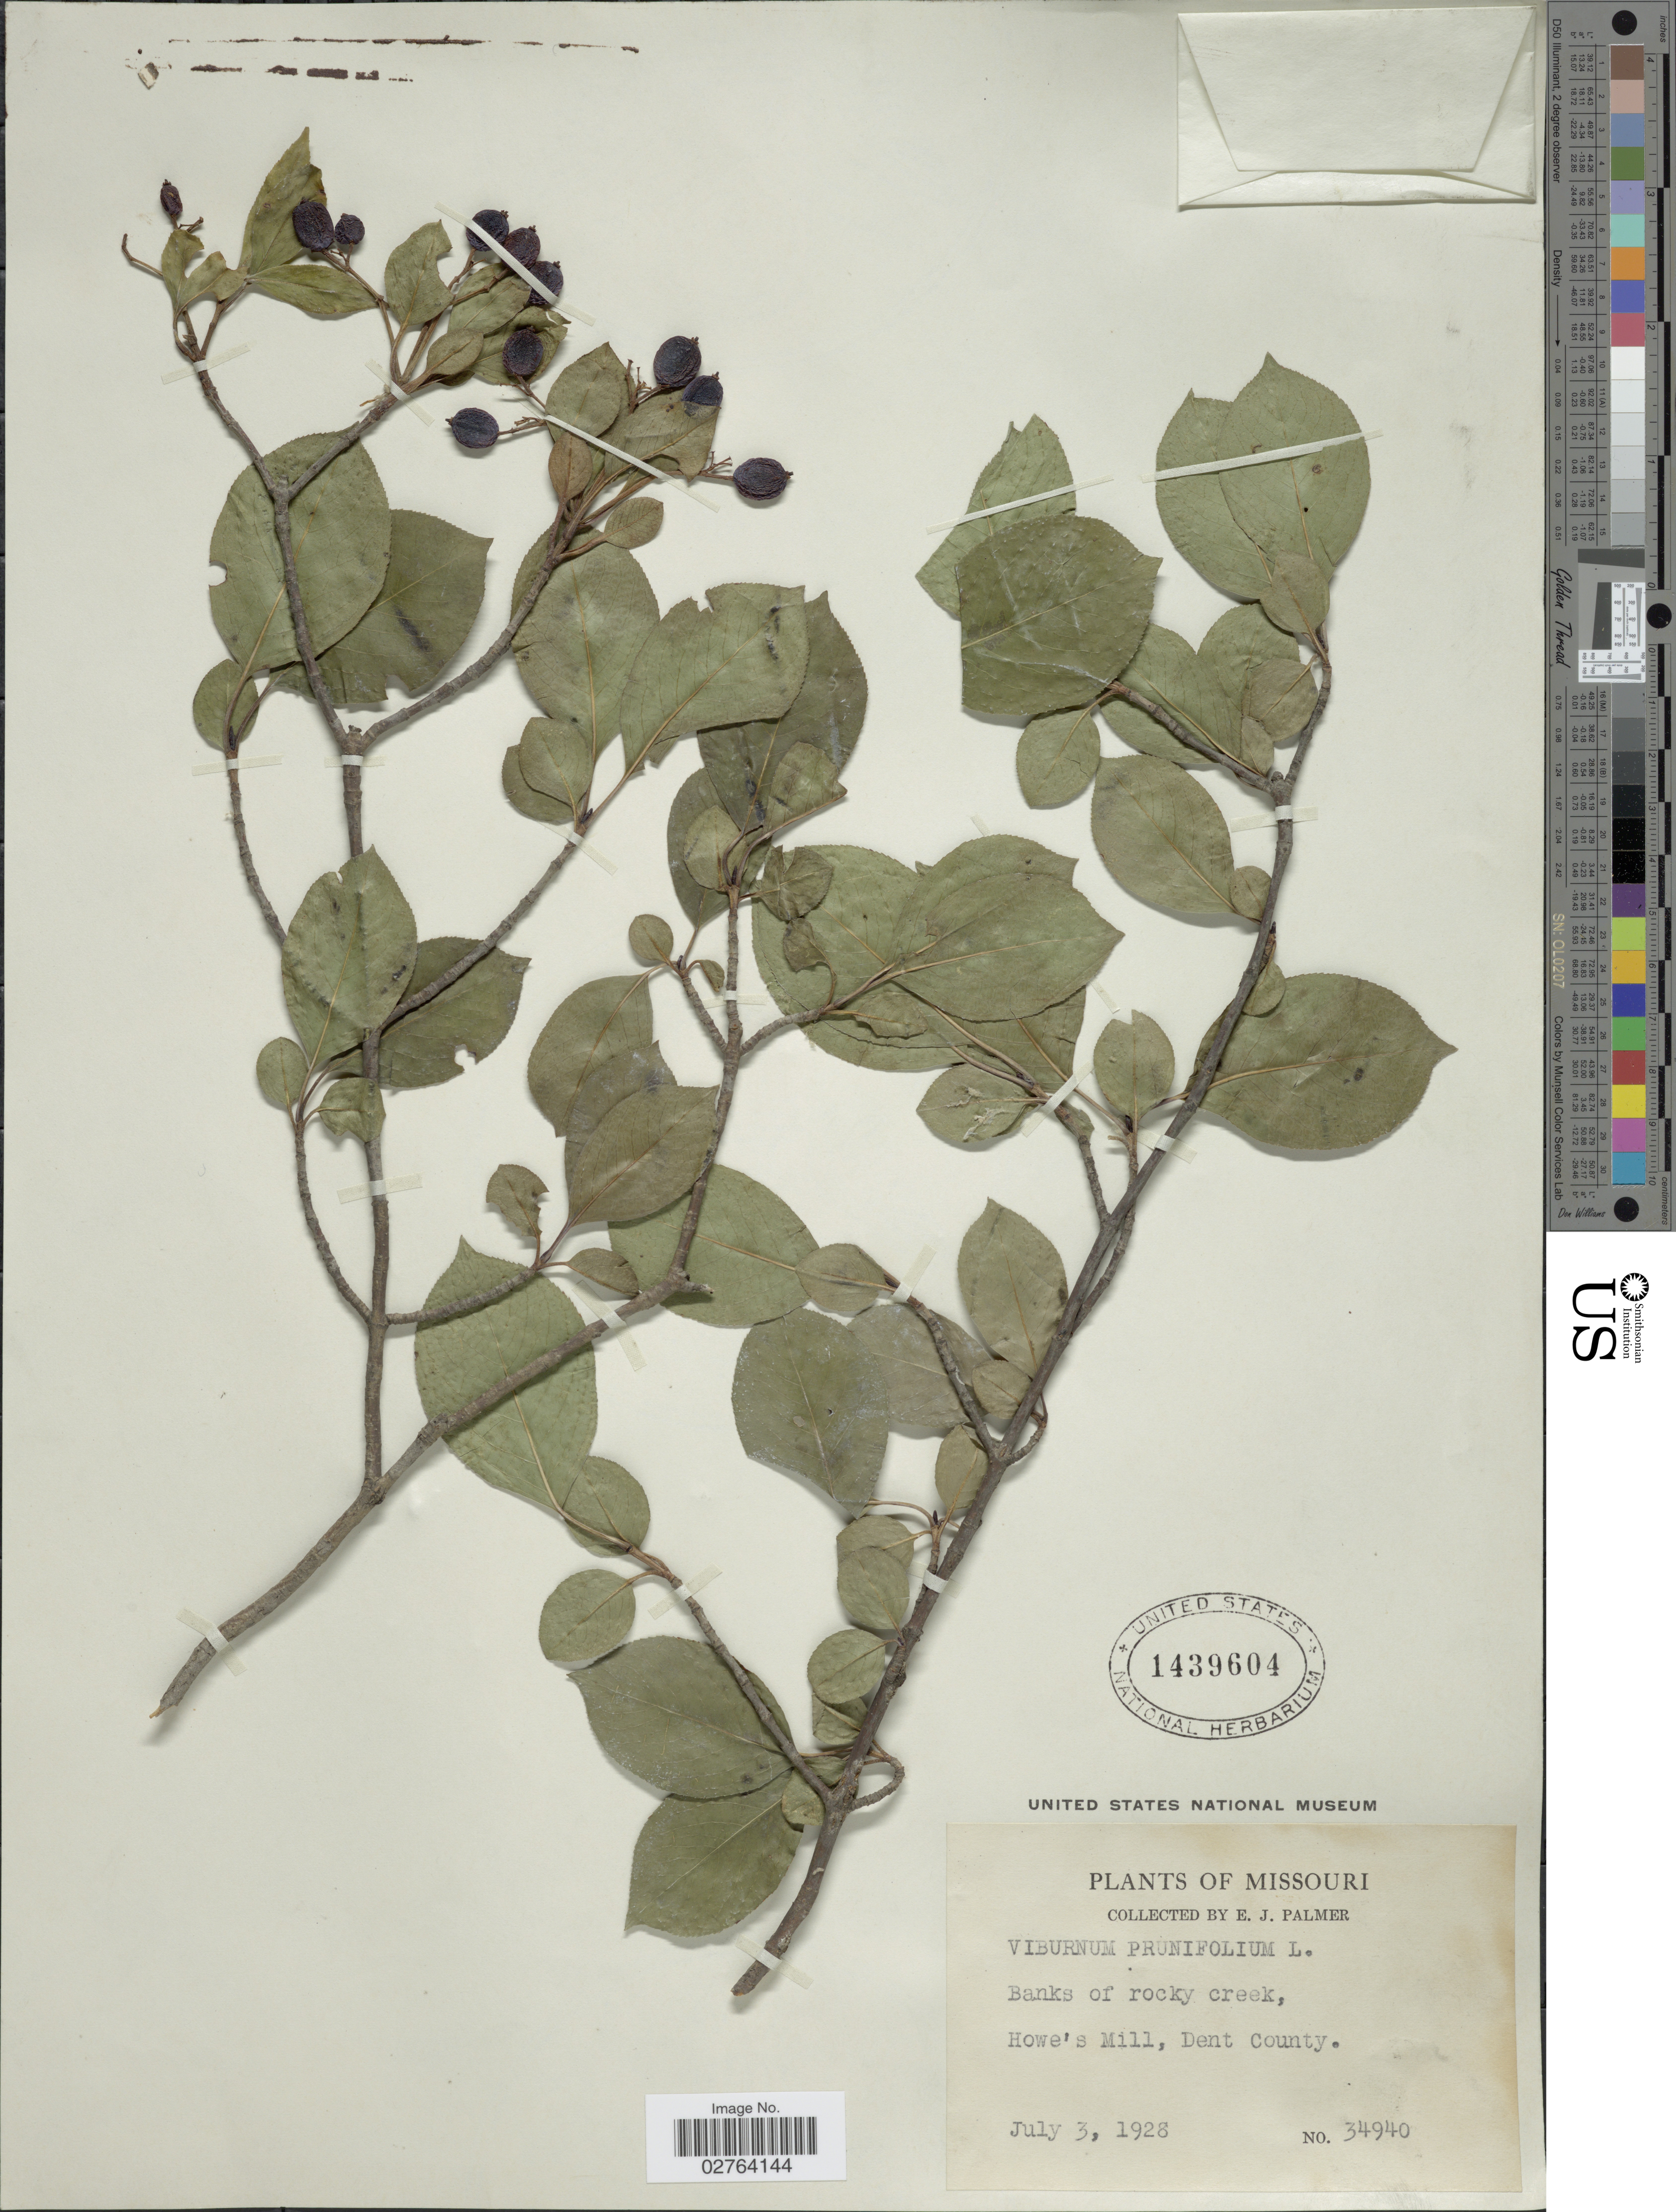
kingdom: Plantae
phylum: Tracheophyta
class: Magnoliopsida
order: Dipsacales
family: Viburnaceae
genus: Viburnum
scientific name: Viburnum prunifolium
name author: L.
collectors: E. J. Palmer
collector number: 34940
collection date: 1928-07-03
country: United States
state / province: Missouri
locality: Banks of rocky creek, Howe's Mill, Dent County.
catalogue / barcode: US 1439604